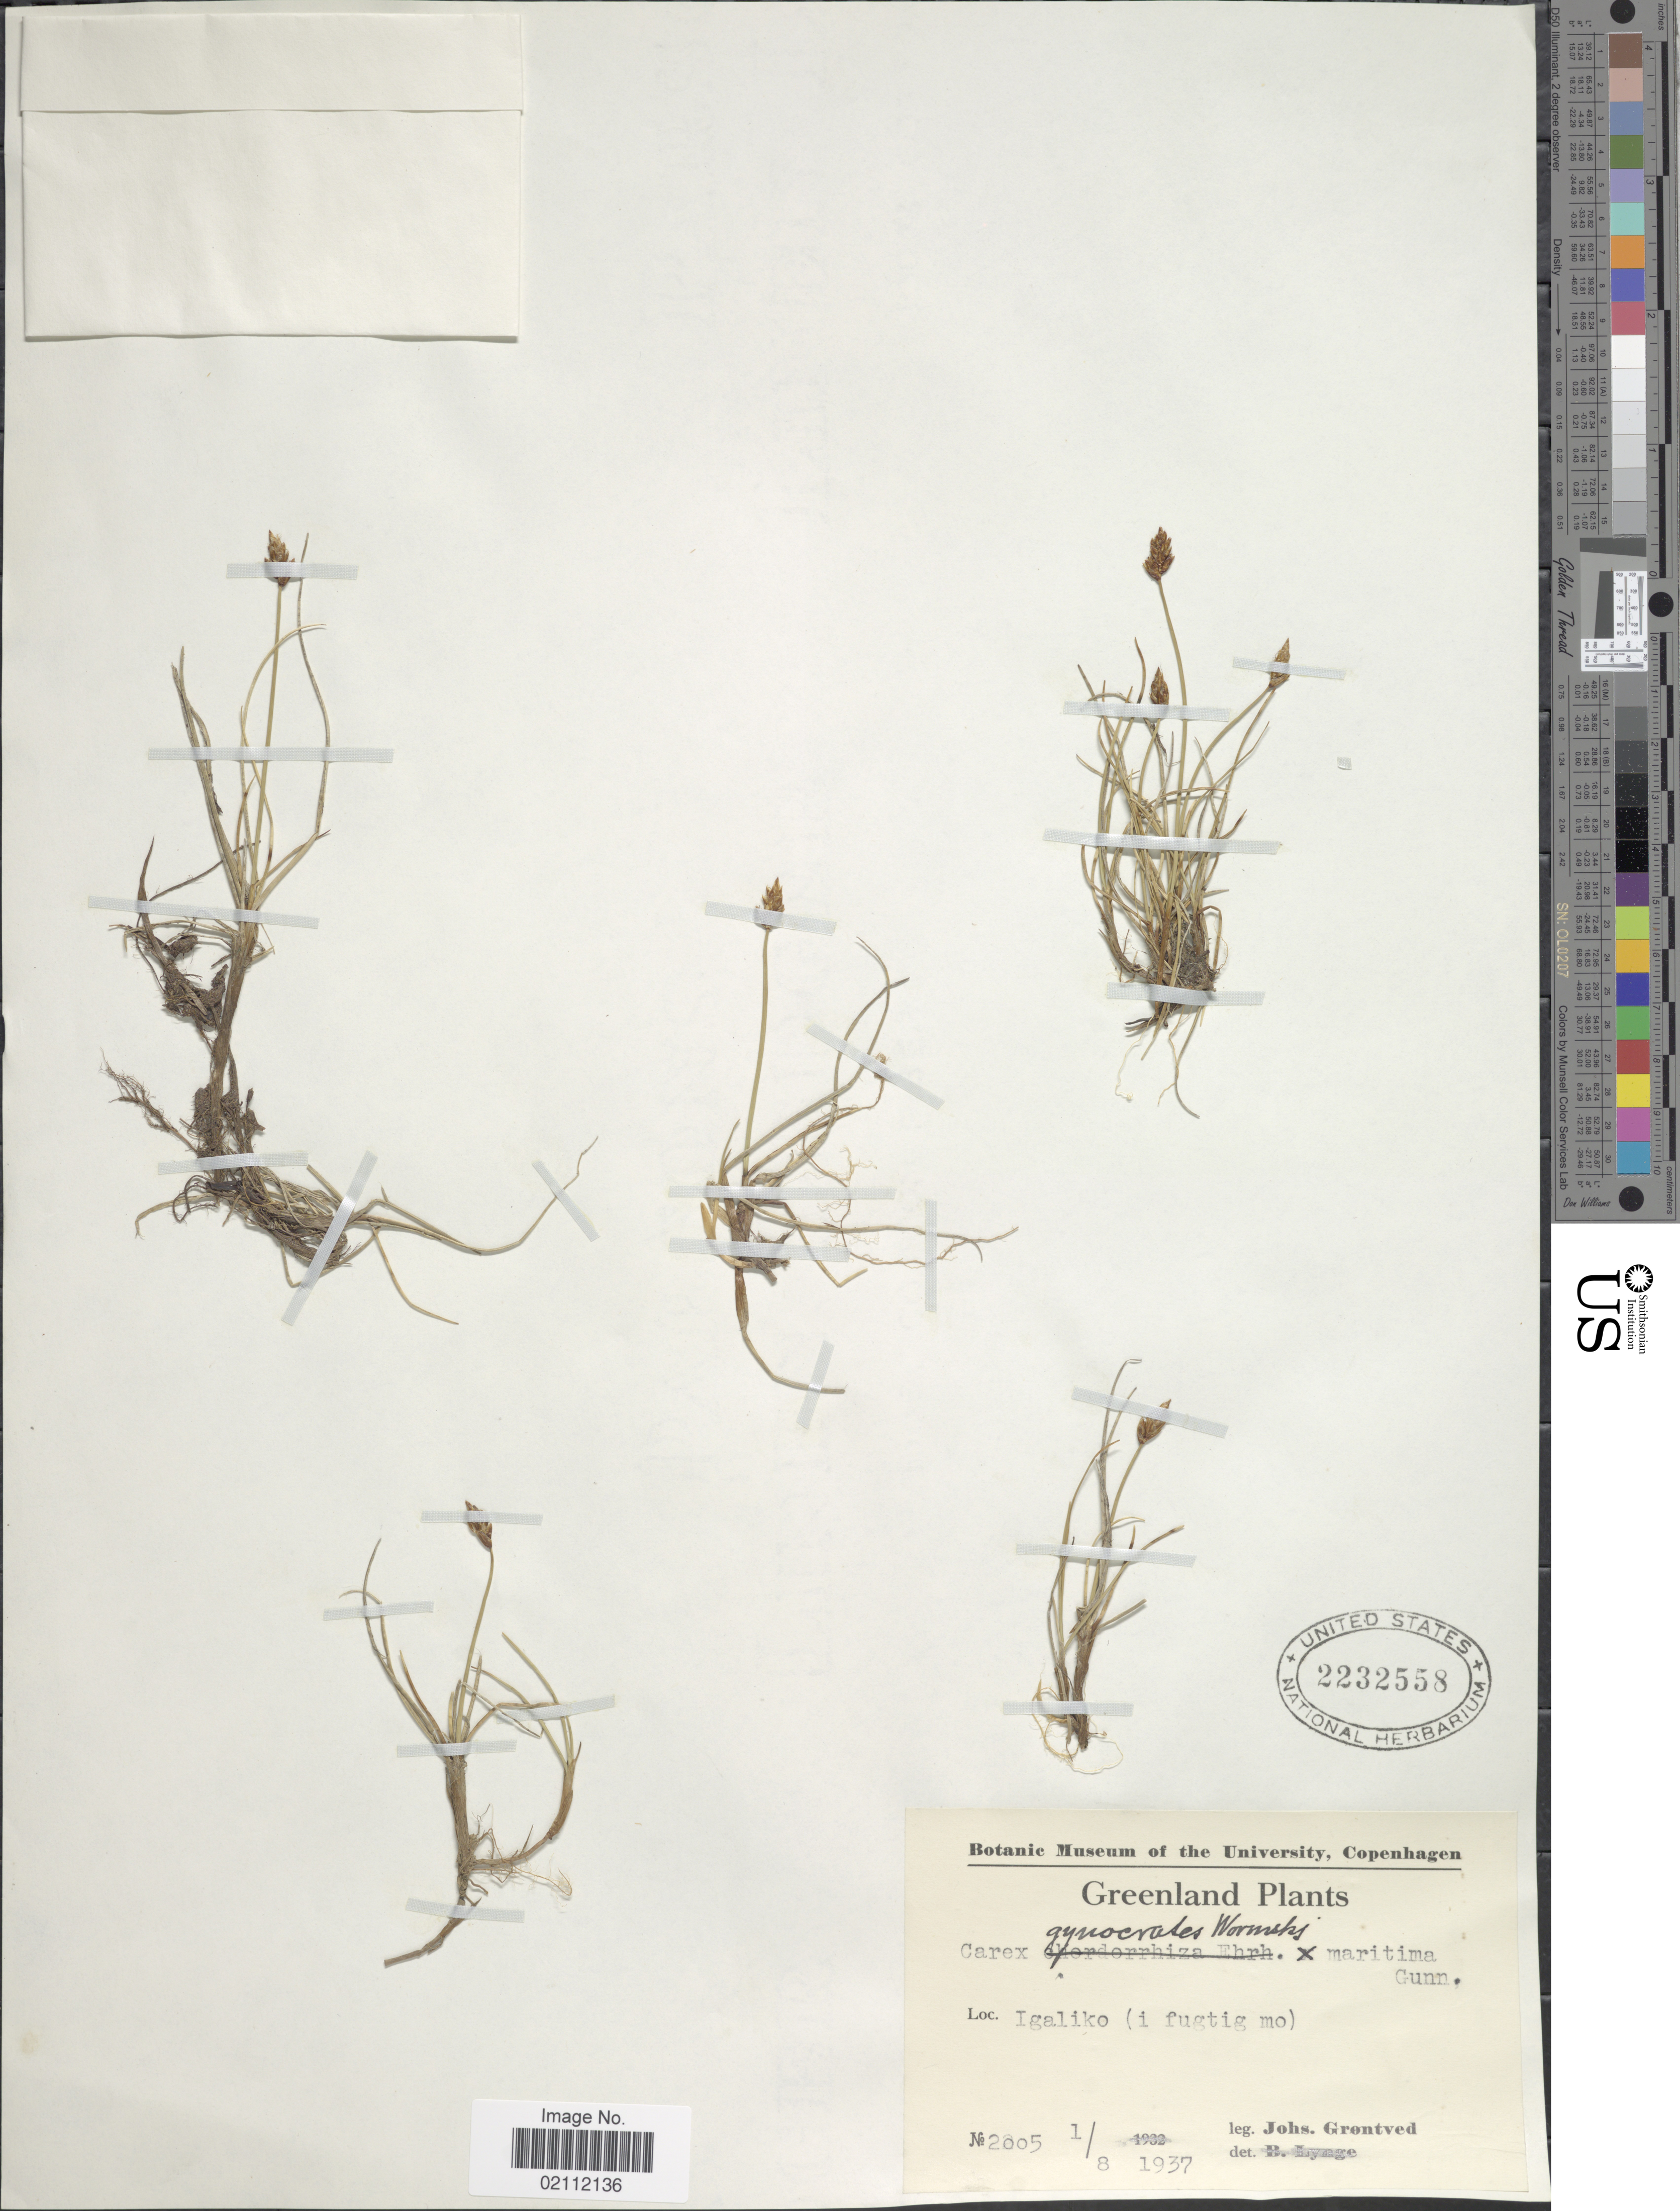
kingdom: Plantae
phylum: Tracheophyta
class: Liliopsida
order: Poales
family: Cyperaceae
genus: Carex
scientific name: Carex nardina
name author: (Hornem.) Fr.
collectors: J. Grøntved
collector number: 2005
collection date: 1937-08-01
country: Greenland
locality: Igaliko (i fugtig mo)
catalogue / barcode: US 2232558